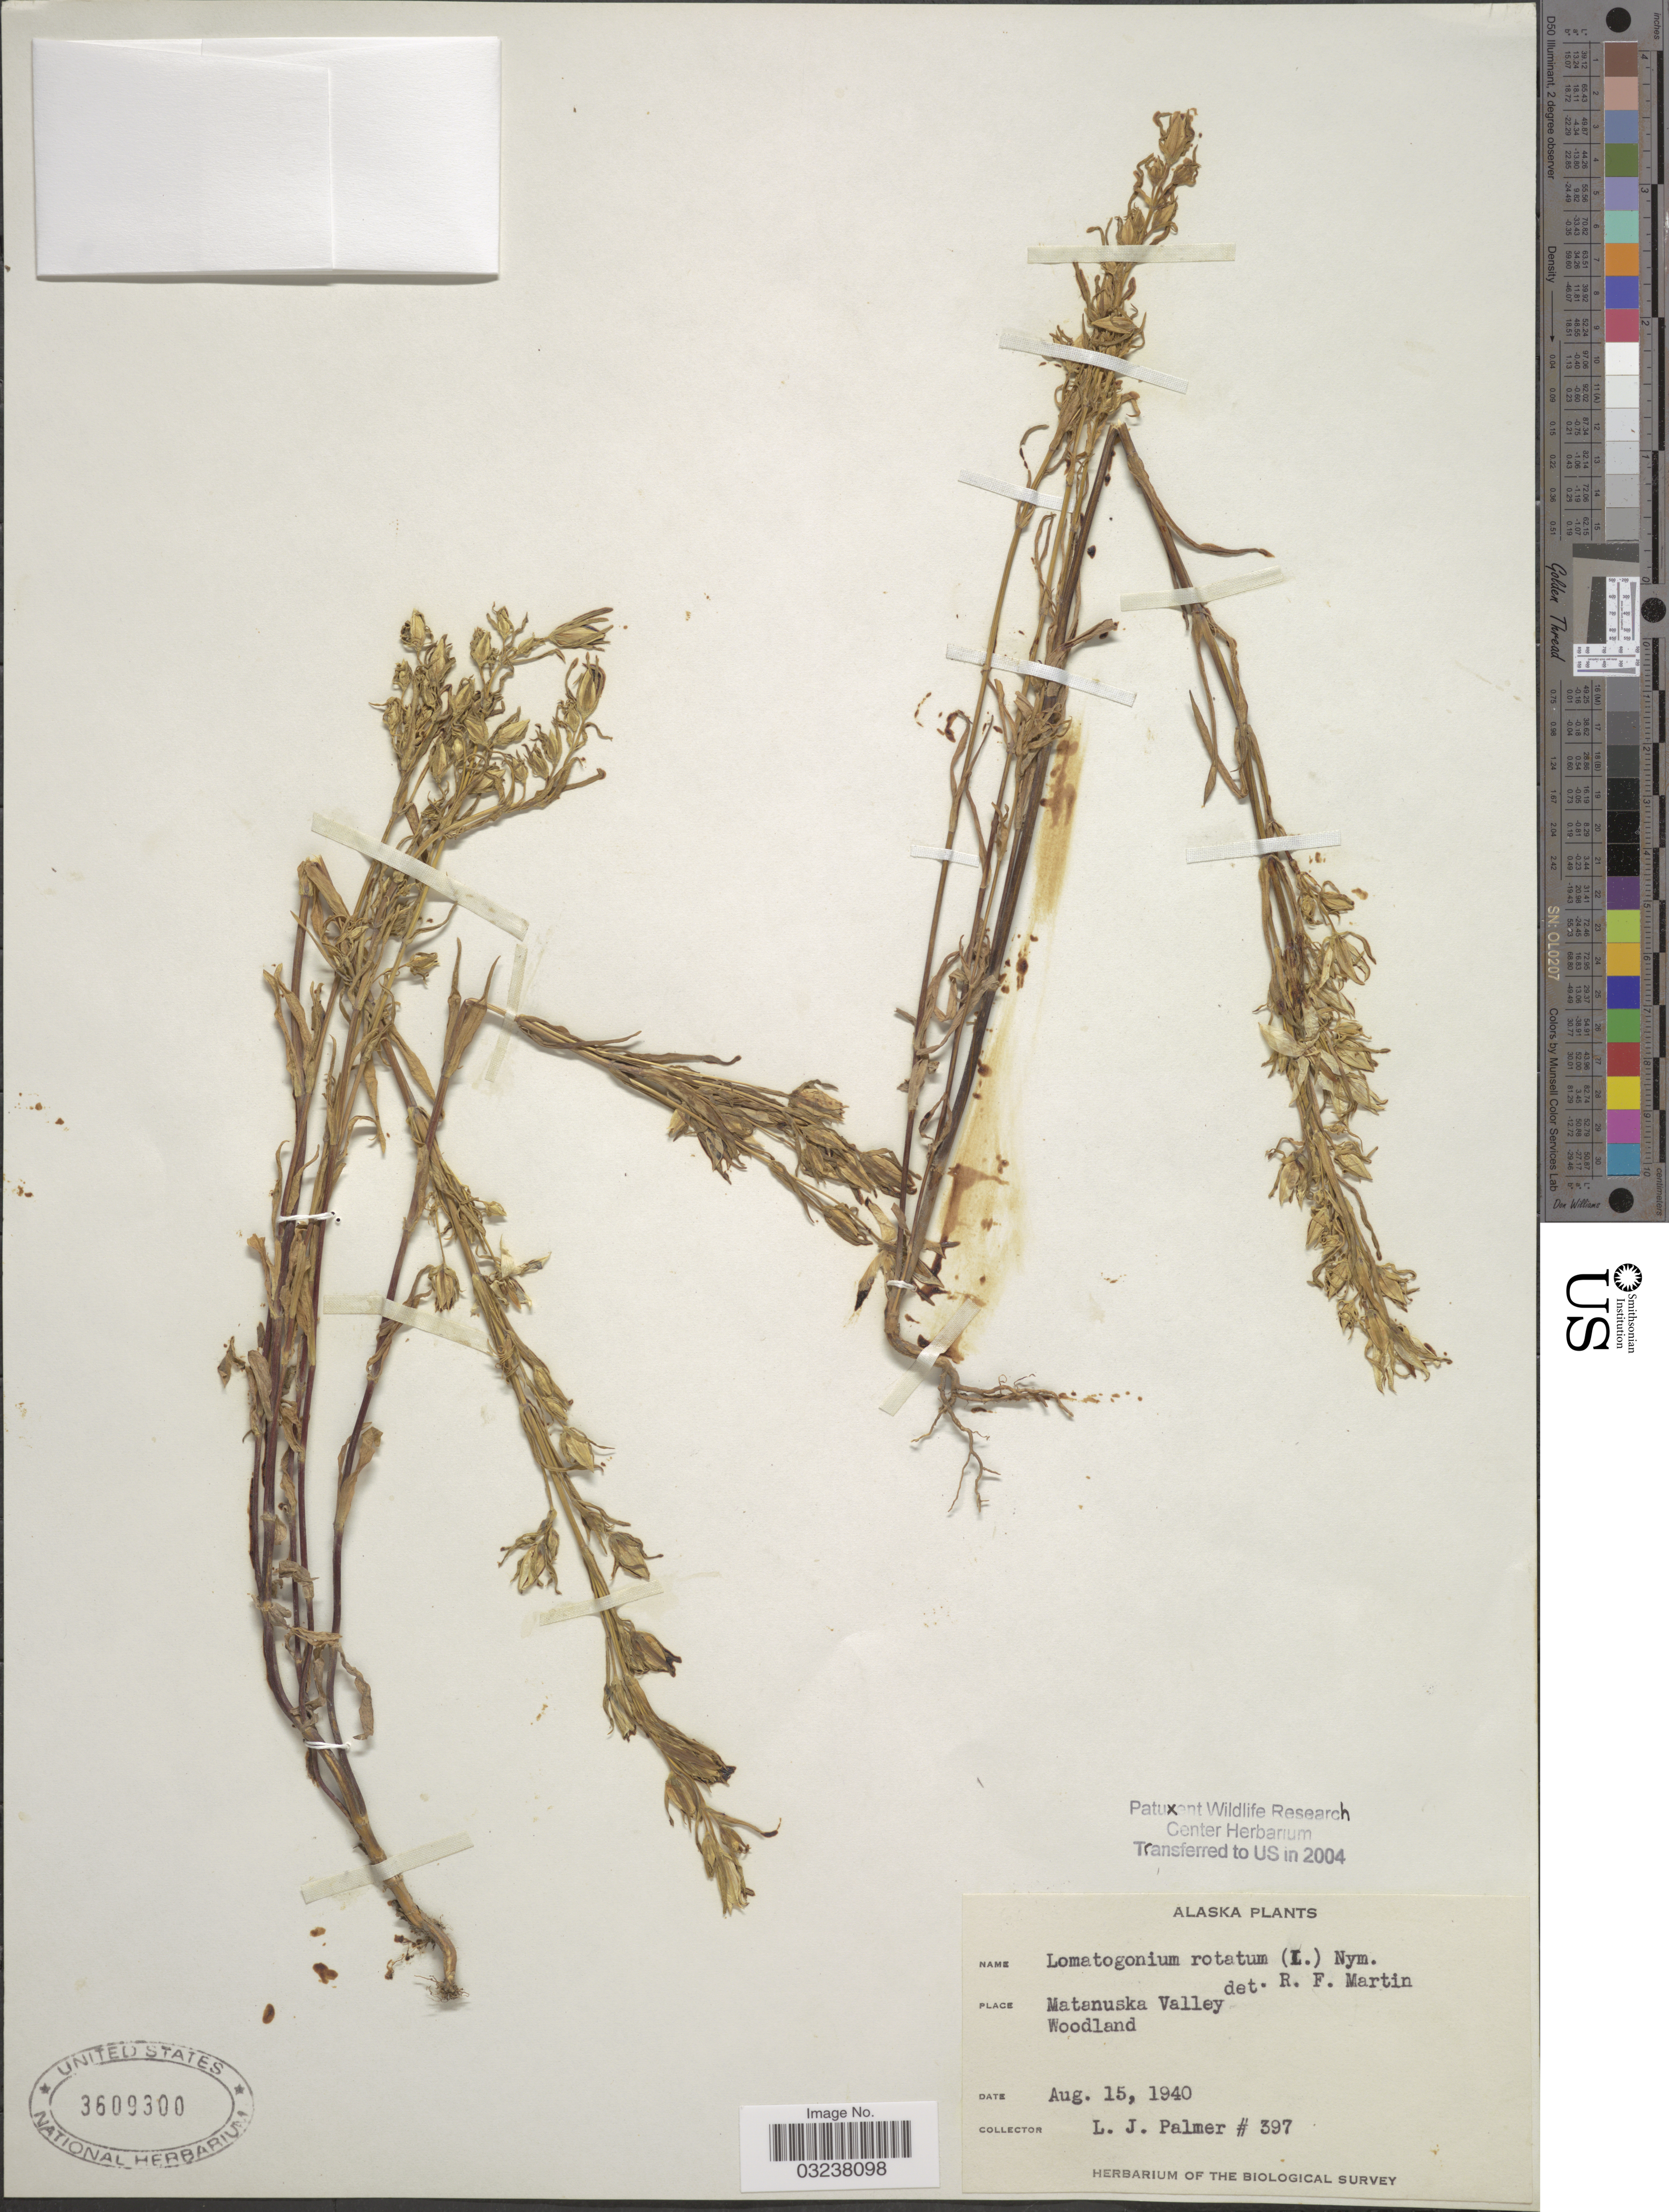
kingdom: Plantae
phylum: Tracheophyta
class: Magnoliopsida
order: Gentianales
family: Gentianaceae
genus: Lomatogonium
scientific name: Lomatogonium rotatum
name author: (L.) Fr.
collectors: L. J. Palmer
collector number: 397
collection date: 1940-08-15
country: United States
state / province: Alaska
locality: Matanuska Valley. Woodland.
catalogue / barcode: US 3609300